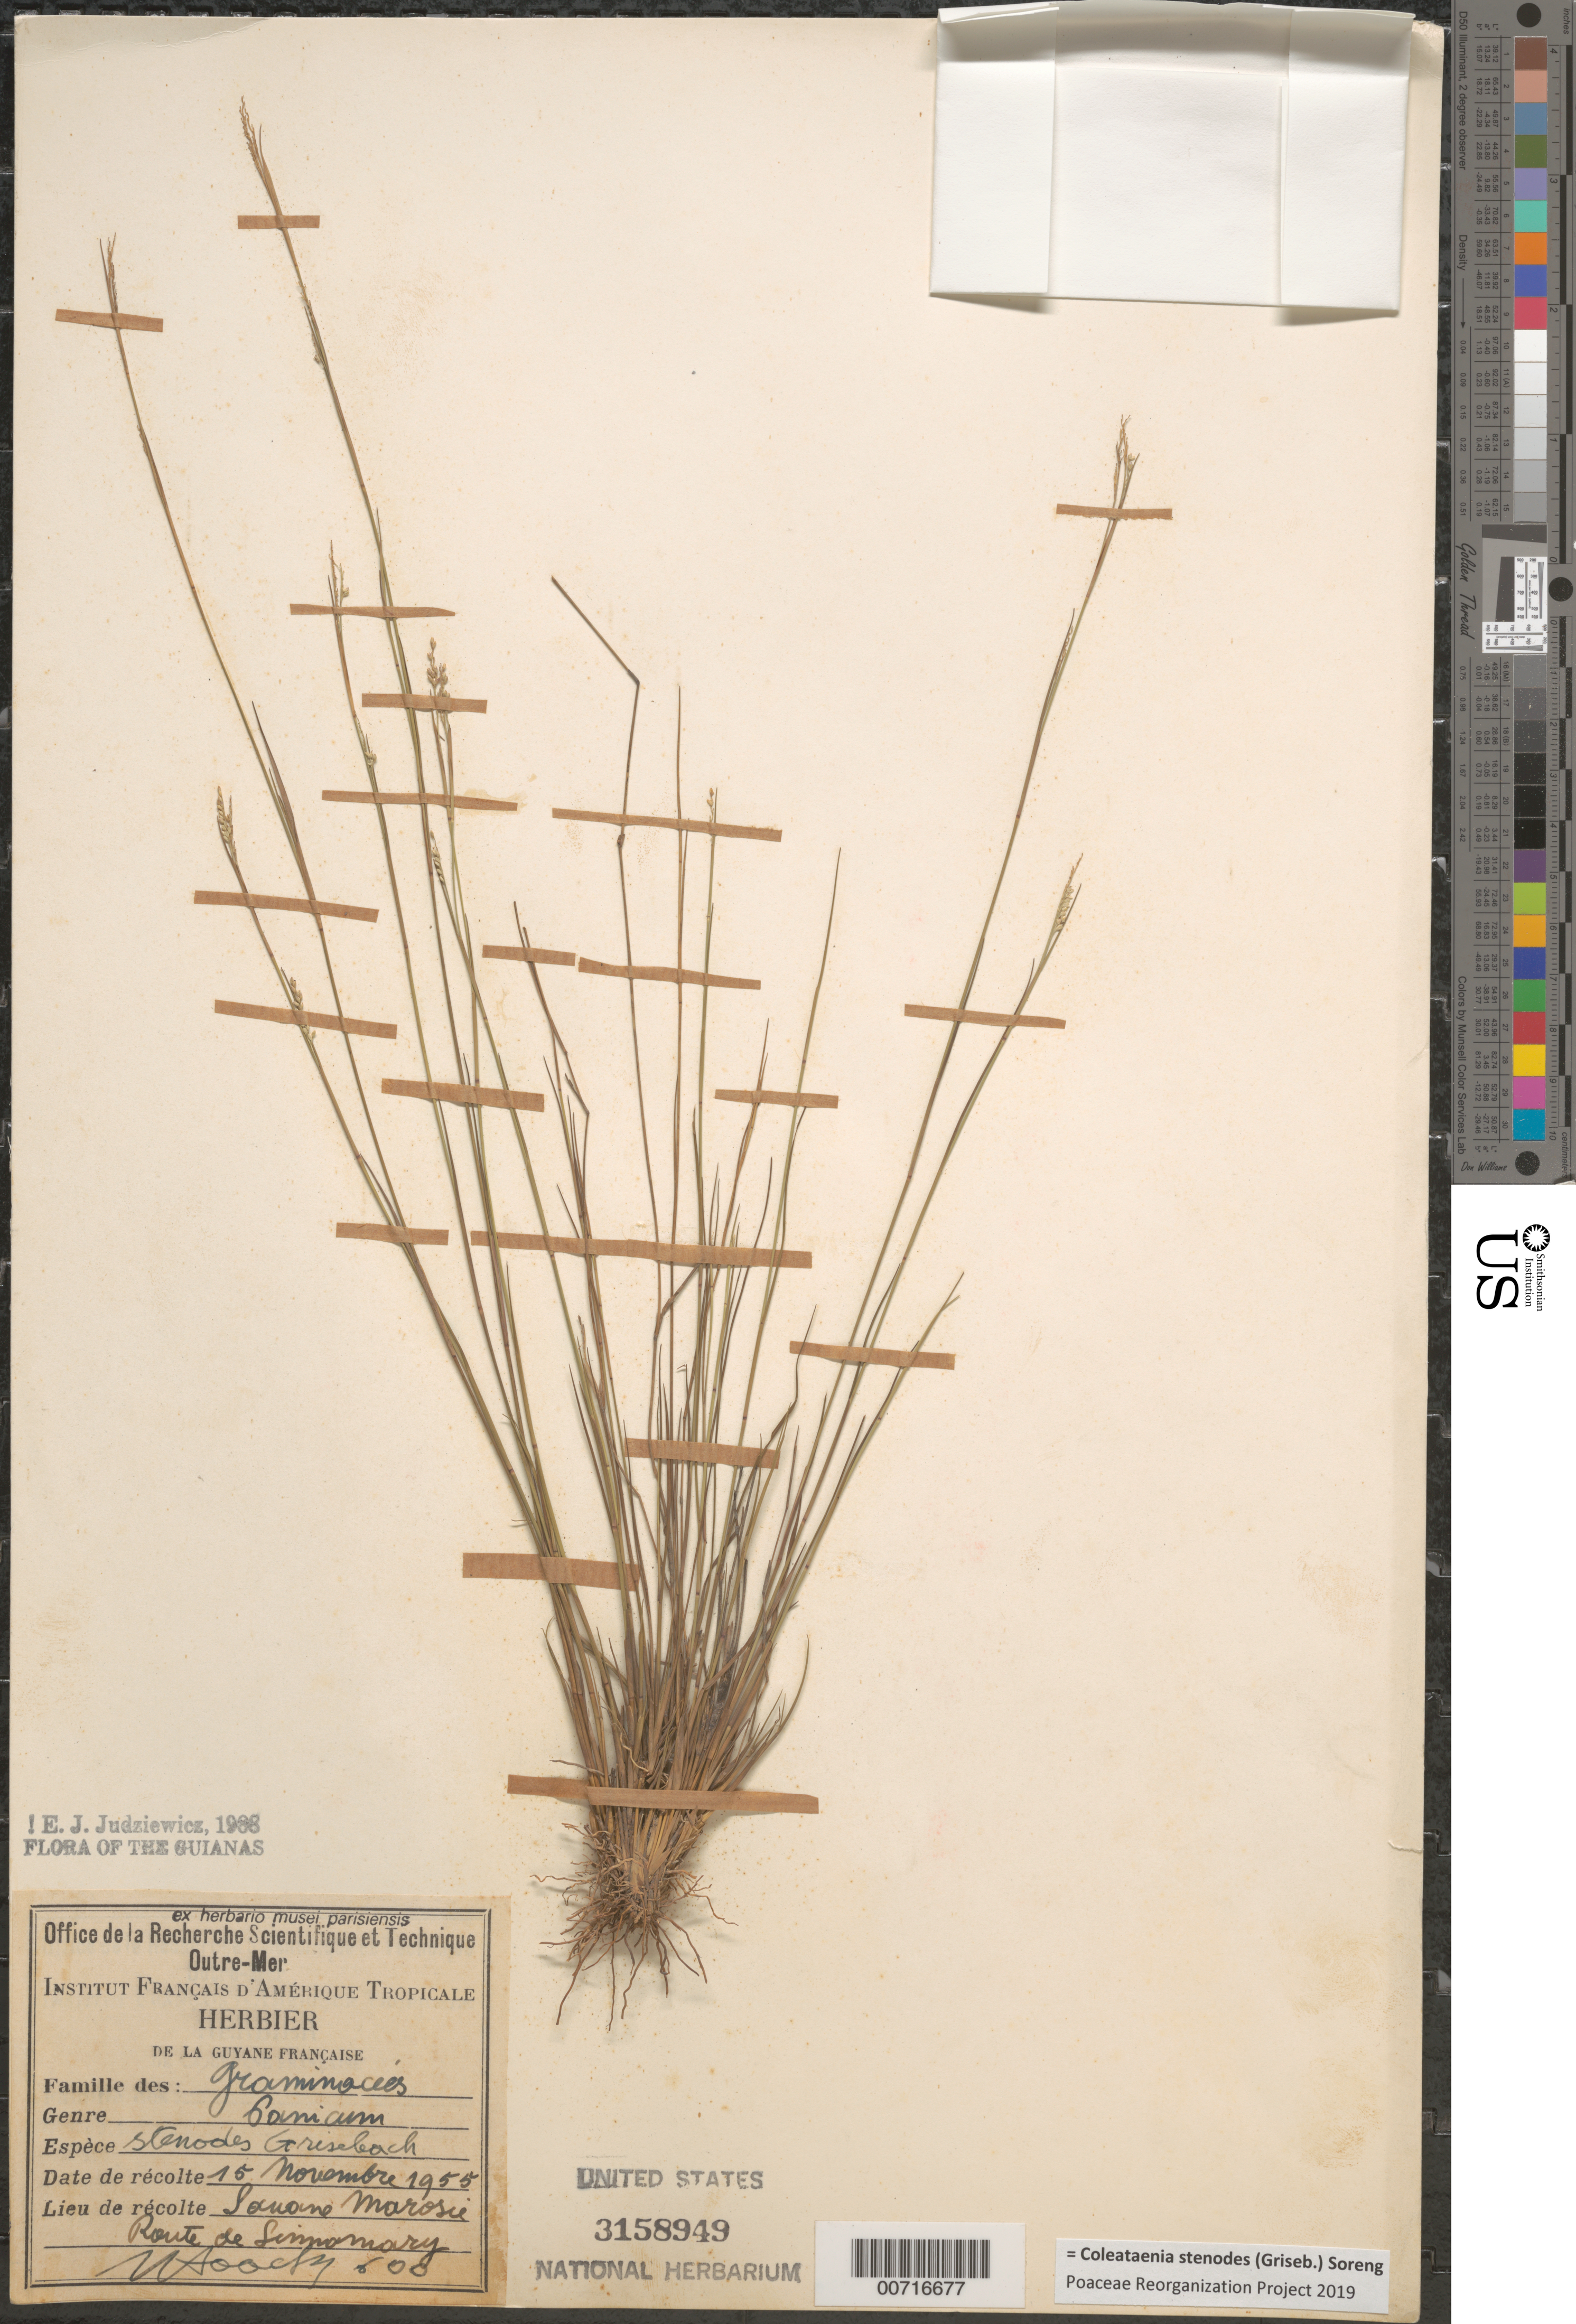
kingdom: Plantae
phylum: Tracheophyta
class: Liliopsida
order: Poales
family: Poaceae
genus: Coleataenia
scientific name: Coleataenia stenodes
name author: (Griseb.) Soreng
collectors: J. Hoock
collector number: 600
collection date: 1955-11-15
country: French Guiana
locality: Guyane Française. Savane Marosie. Route de Sinnamary.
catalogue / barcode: US 3158949